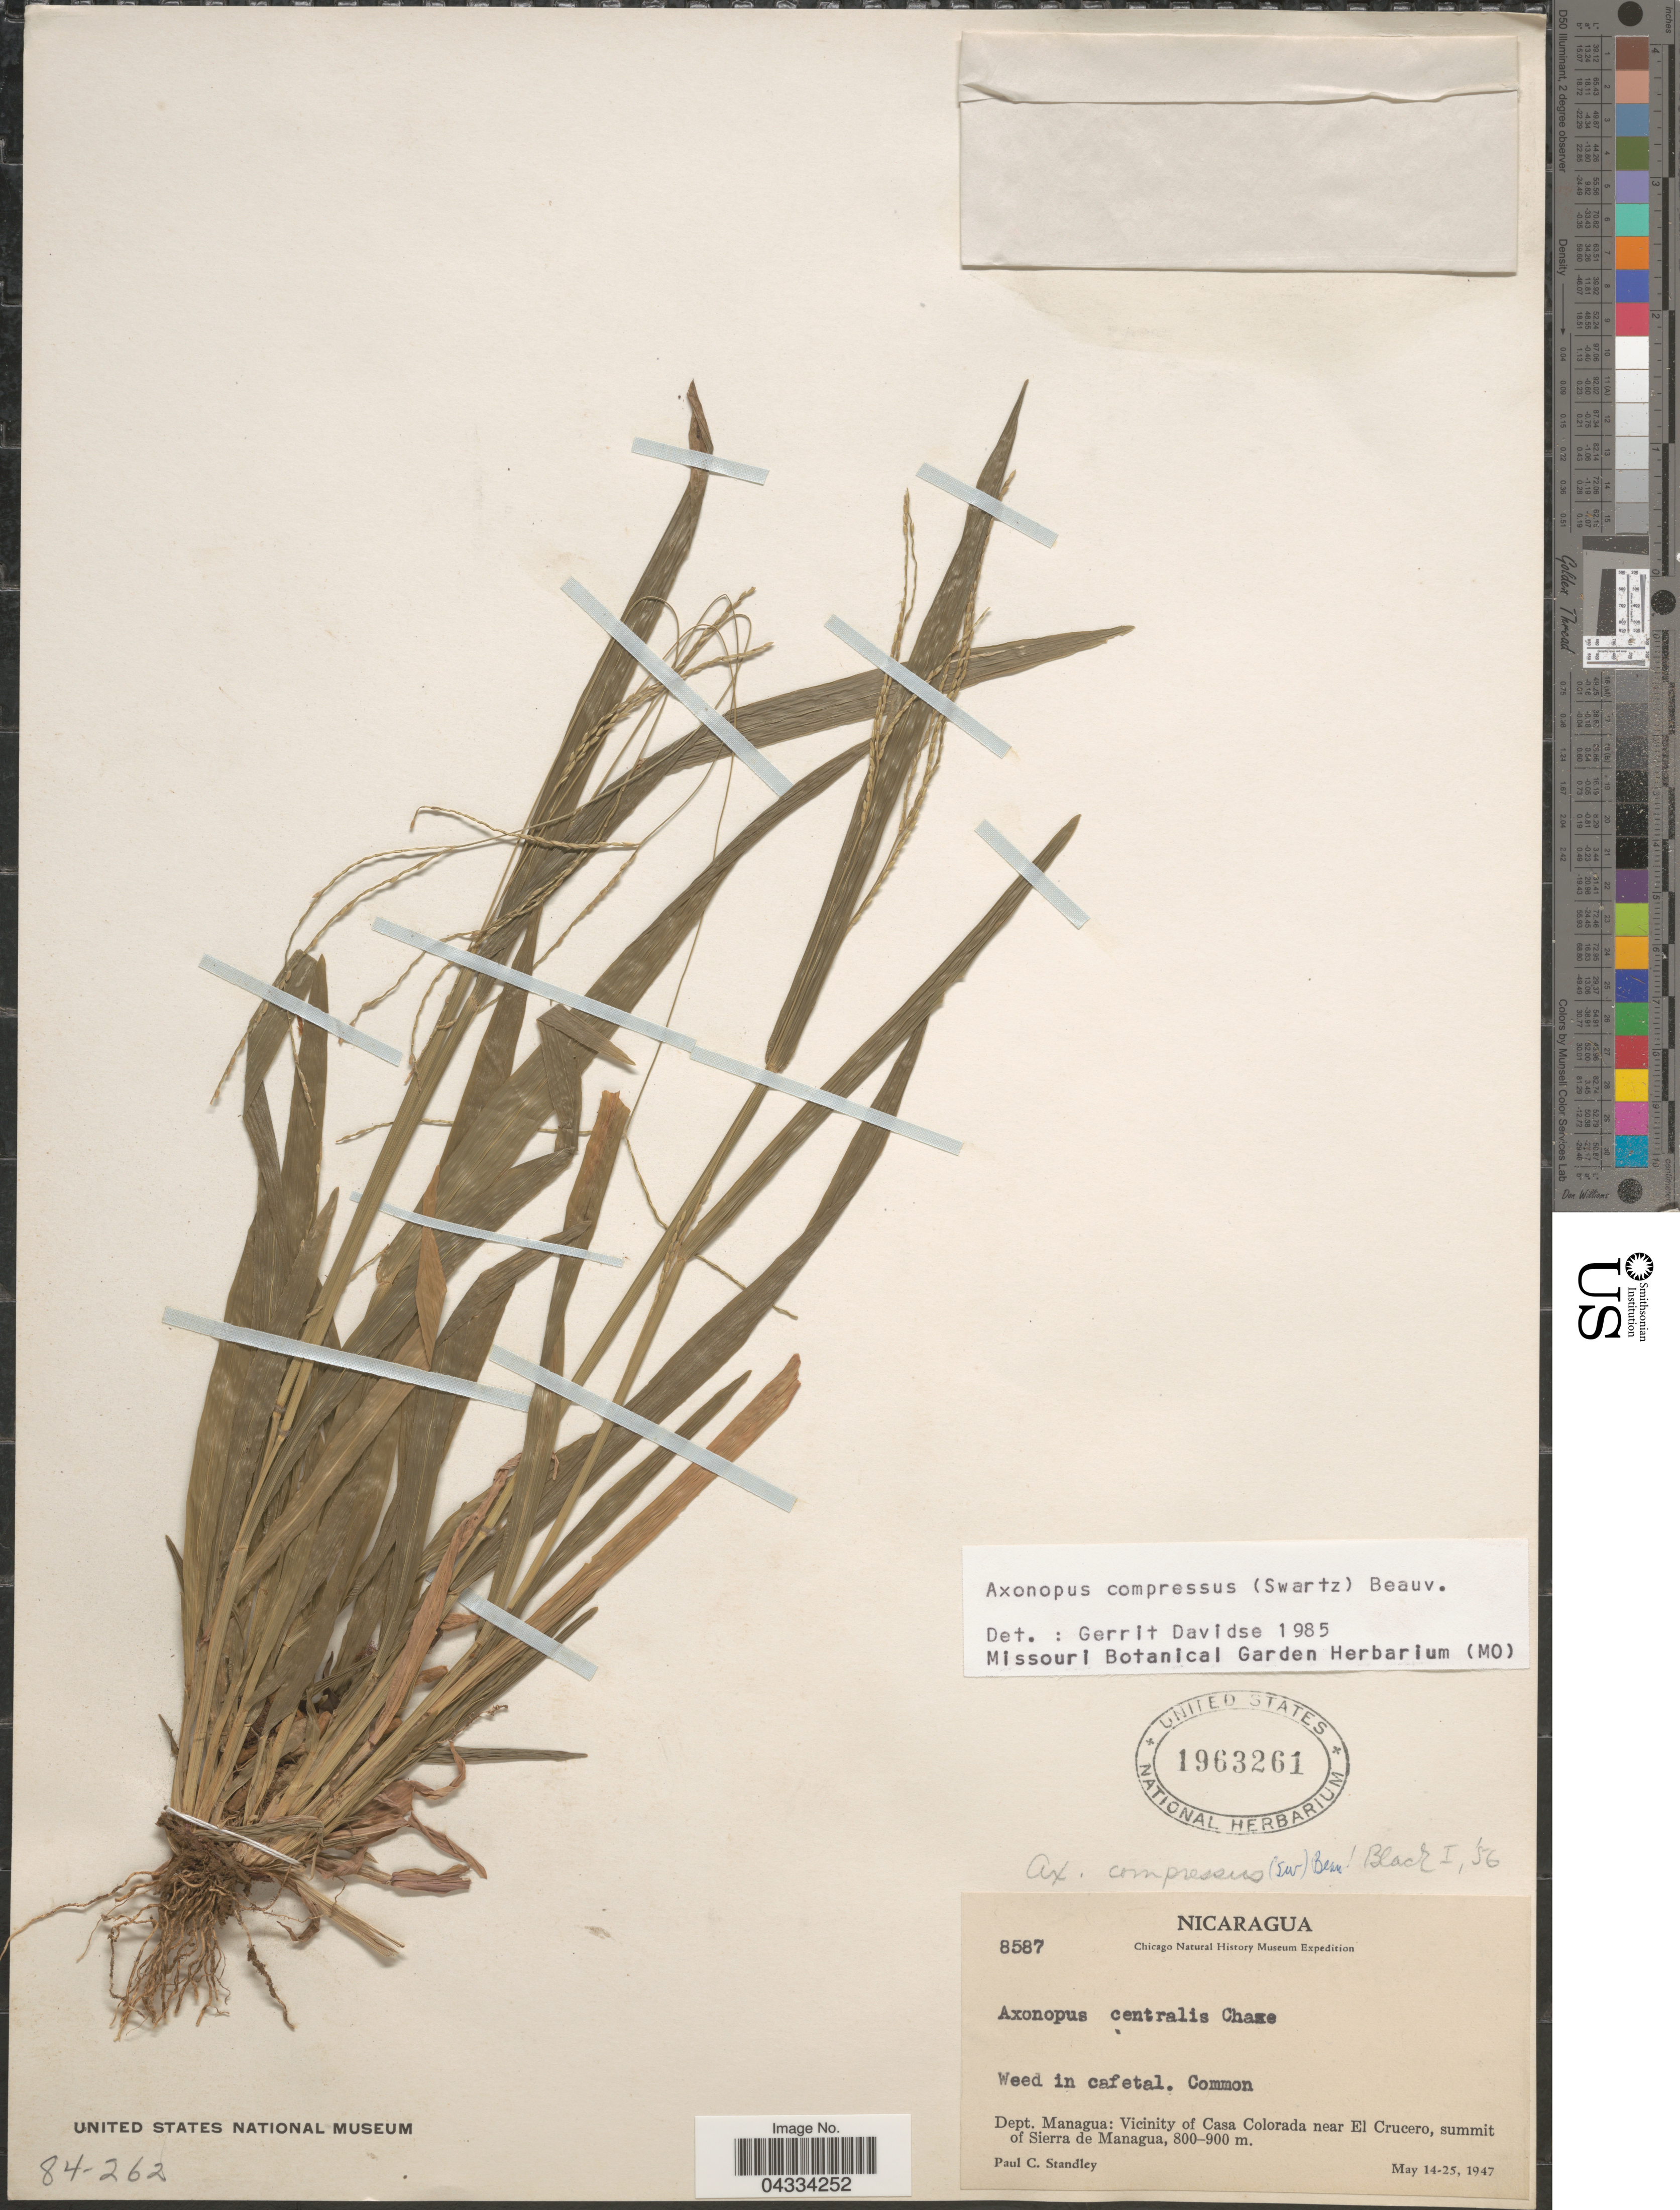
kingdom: Plantae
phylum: Tracheophyta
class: Liliopsida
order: Poales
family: Poaceae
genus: Axonopus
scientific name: Axonopus compressus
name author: (Sw.) P. Beauv.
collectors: P. C. Standley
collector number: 8587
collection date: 1947-05-14/1947-05-25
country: Nicaragua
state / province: Managua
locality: Chicago Natural History Museum Expedition. Dept. Managua: Vicinity of Casa Colorada near El Crucero, summit of Sierra de Managua.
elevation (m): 800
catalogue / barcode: US 1963261